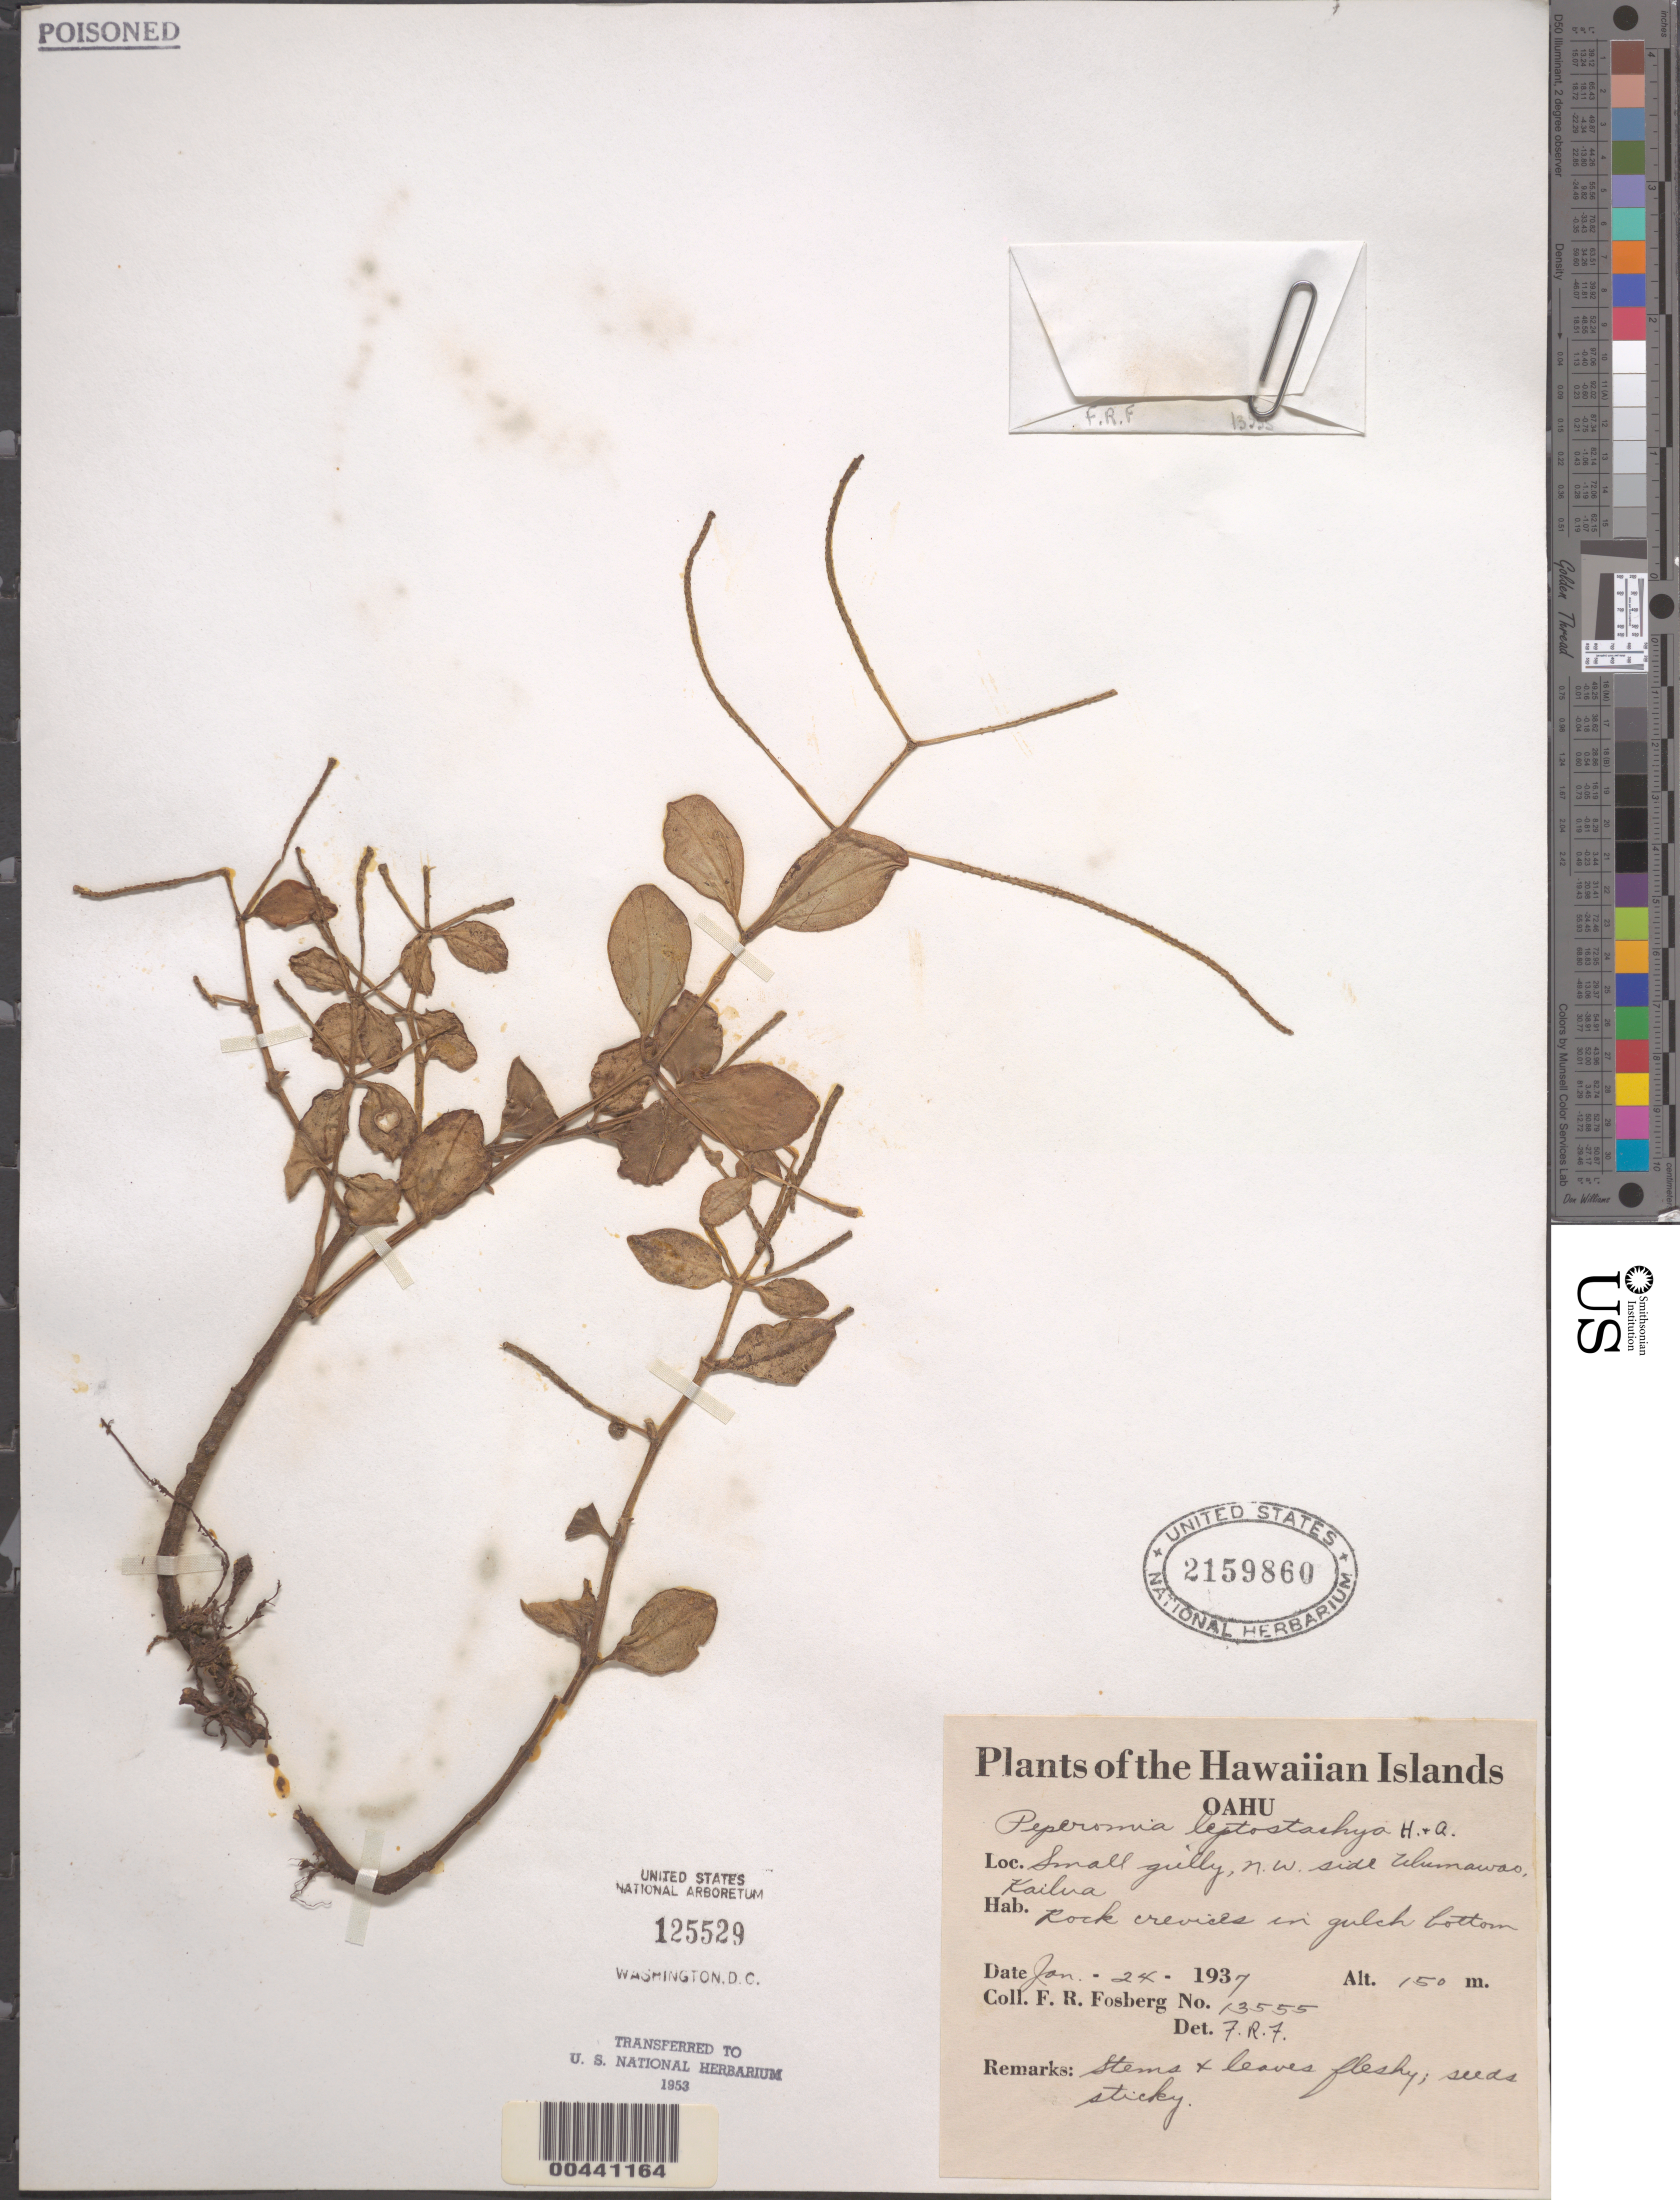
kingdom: Plantae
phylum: Tracheophyta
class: Magnoliopsida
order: Piperales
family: Piperaceae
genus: Peperomia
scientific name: Peperomia leptostachya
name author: Hook. & Arn.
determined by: Fosberg, F. R.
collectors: F. R. Fosberg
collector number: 13555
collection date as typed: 24 Jan 1937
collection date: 1937-01-24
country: United States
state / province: Hawaii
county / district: Honolulu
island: Oahu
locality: Small gully, NW side Ulumawao, Kailua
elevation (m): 150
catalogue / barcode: US 2159860